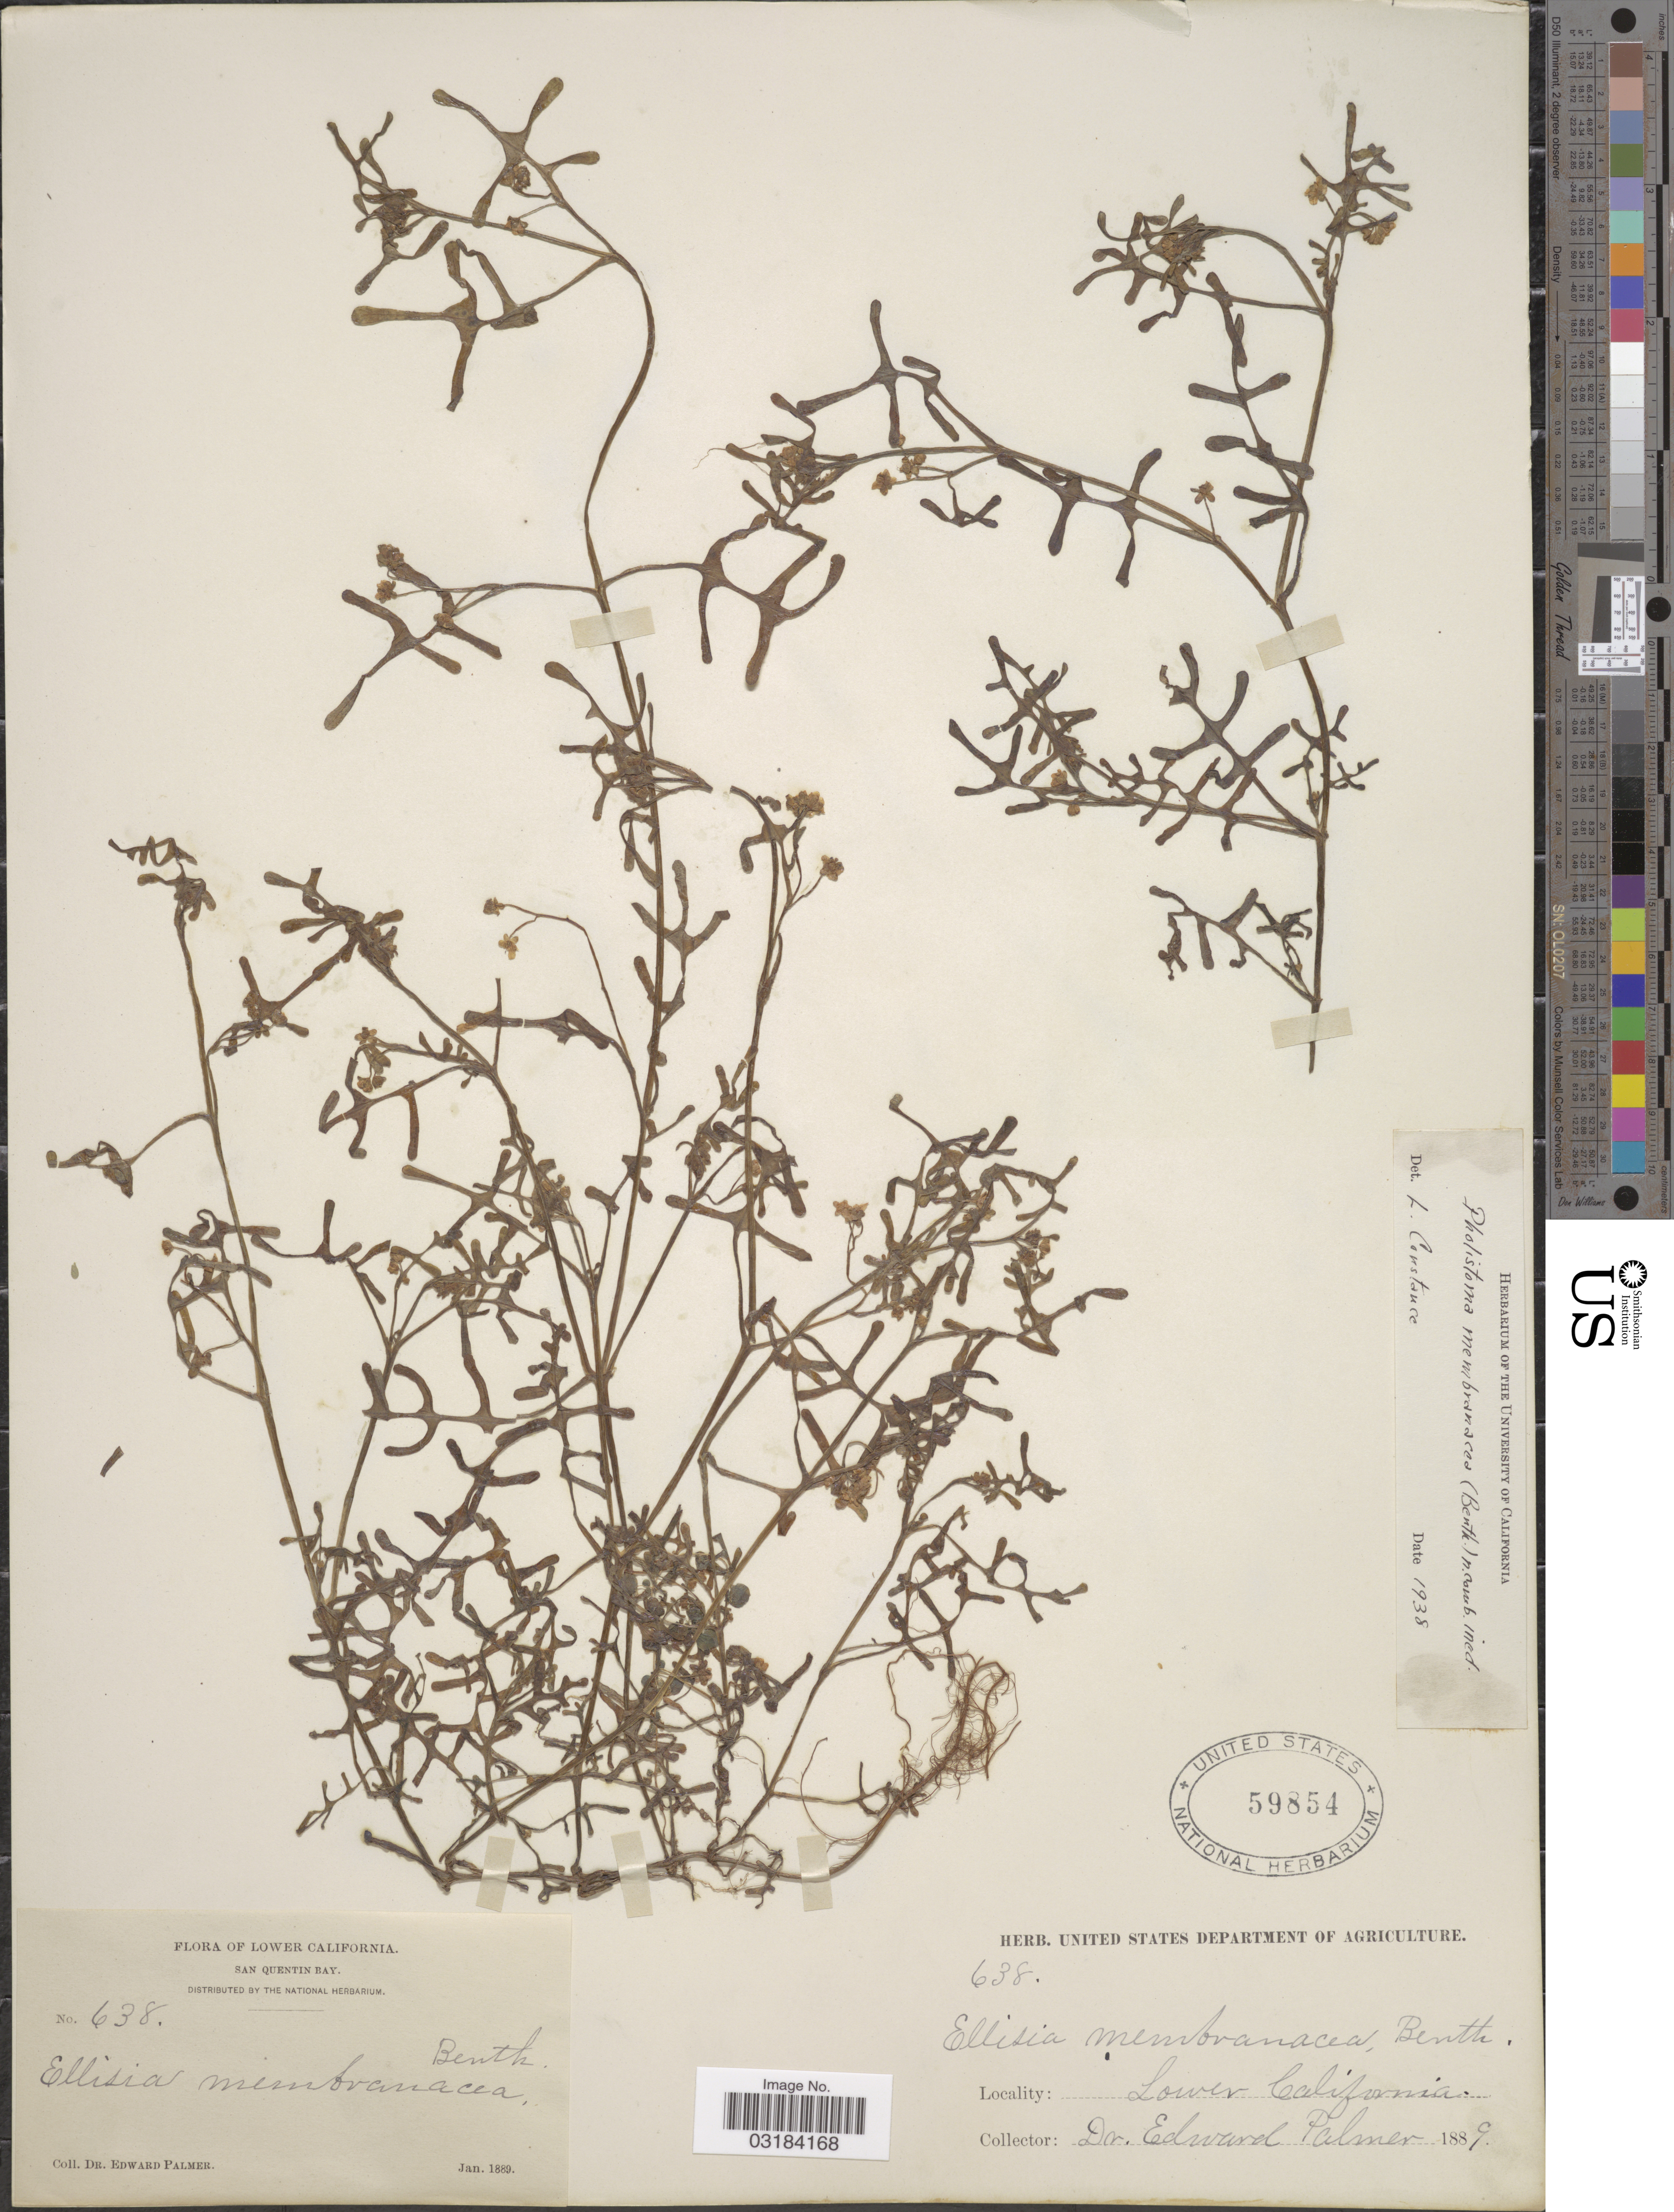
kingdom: Plantae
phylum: Tracheophyta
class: Magnoliopsida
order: Boraginales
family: Hydrophyllaceae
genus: Pholistoma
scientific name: Pholistoma membranaceum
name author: (Benth.) Constance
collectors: E. Palmer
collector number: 638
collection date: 1889-01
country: Mexico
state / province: Baja California Norte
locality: Lower California. San Quentin Bay.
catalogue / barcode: US 59854